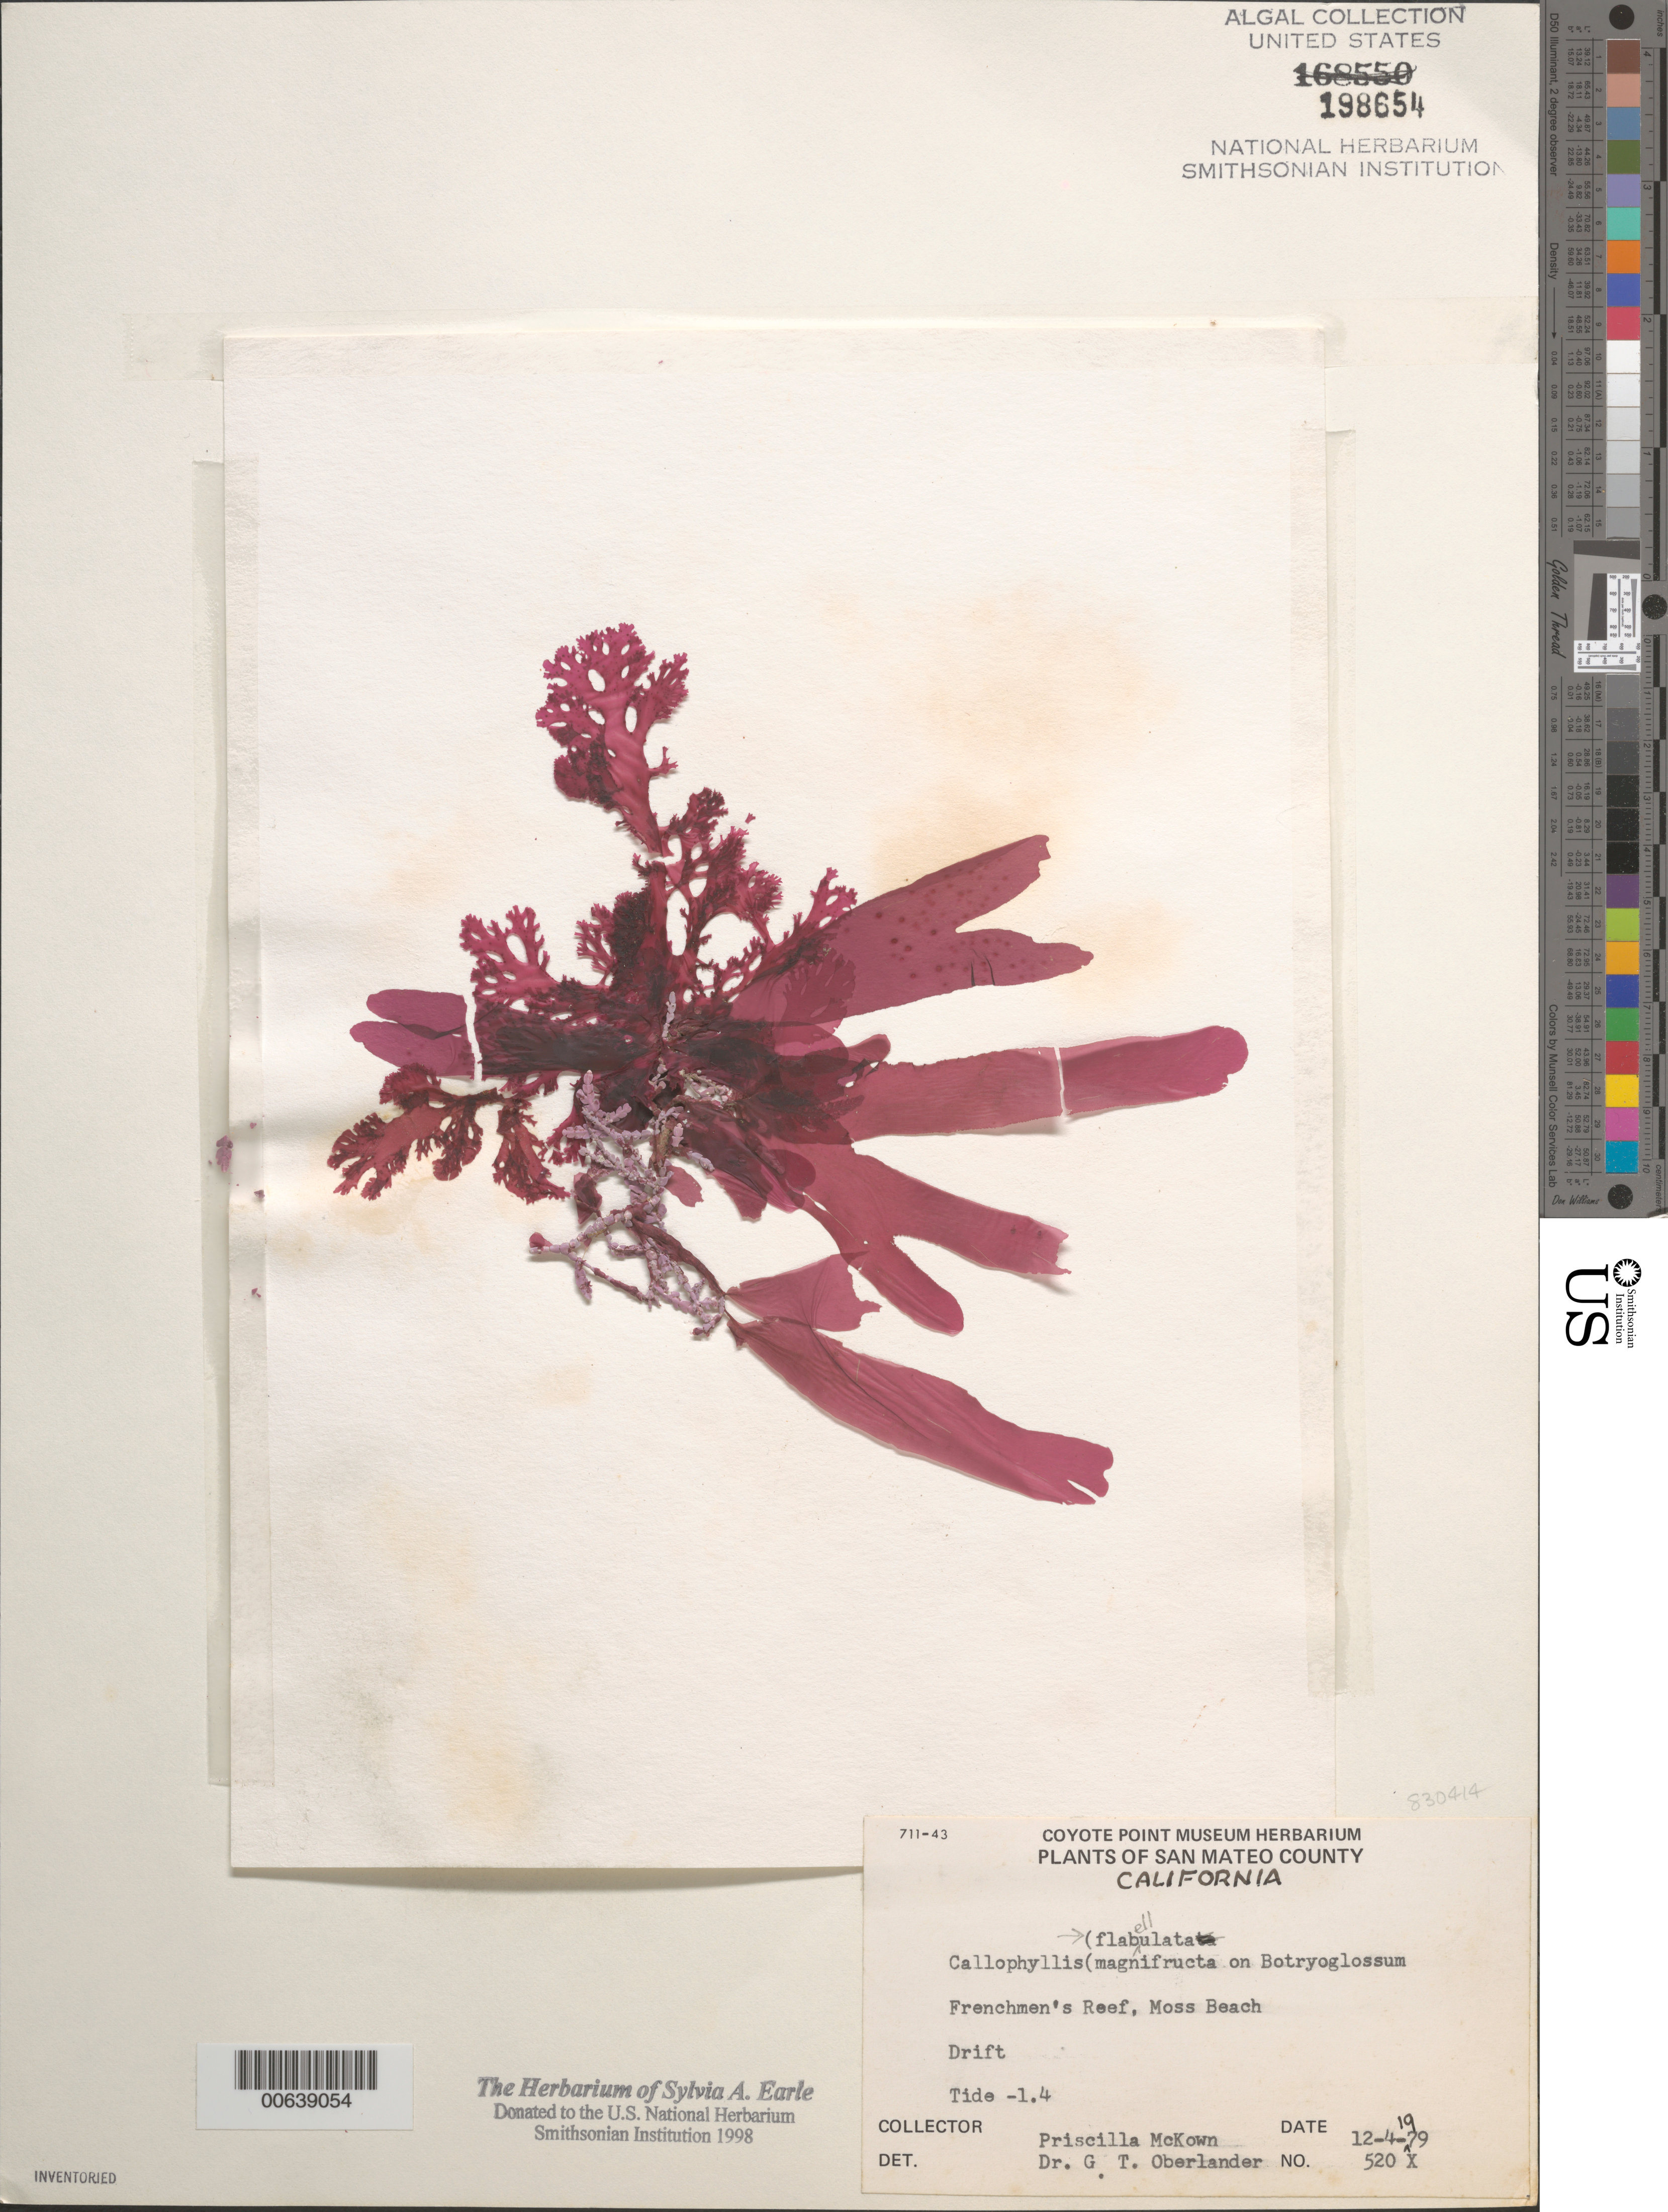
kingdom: Plantae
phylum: Rhodophyta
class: Florideophyceae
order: Gigartinales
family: Kallymeniaceae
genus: Callophyllis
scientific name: Callophyllis flabellulata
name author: Harv.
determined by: Oberlander, G. T.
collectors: P. McKown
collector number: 520x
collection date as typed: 04 Dec 1979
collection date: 1979-12-04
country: United States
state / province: California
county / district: San Mateo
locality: Frenchman's Reef, Moss Beach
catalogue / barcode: US 198654